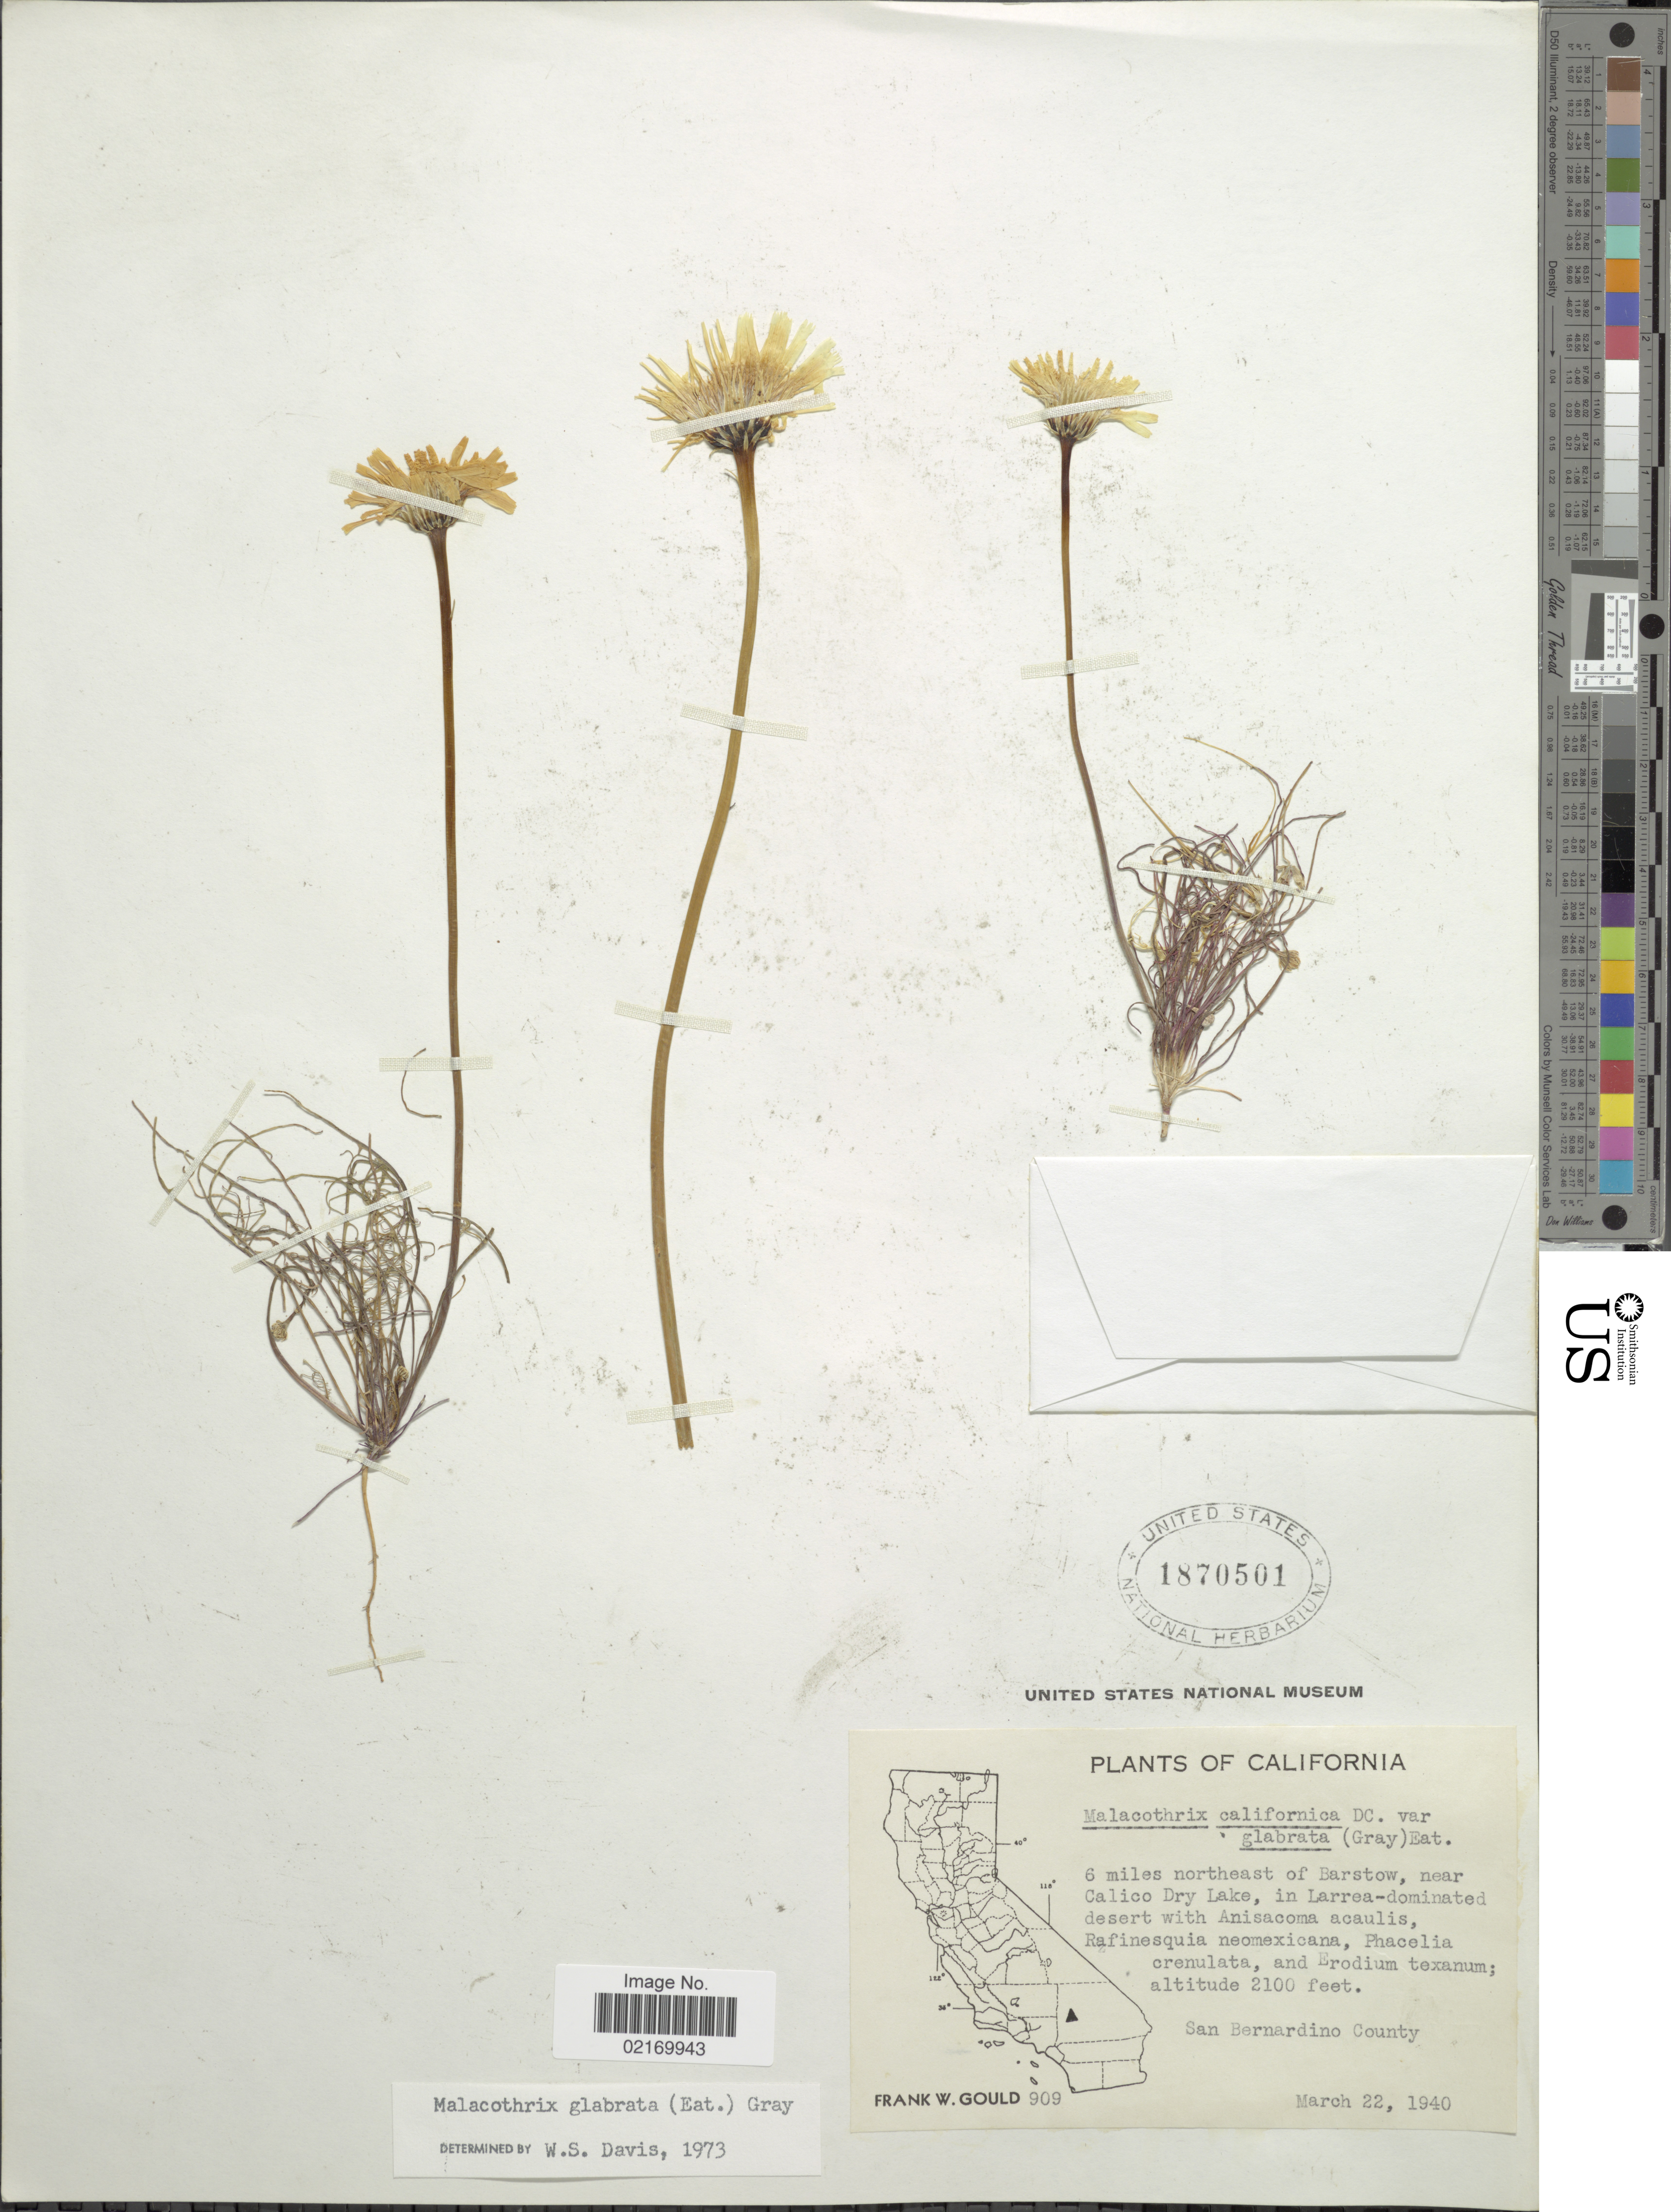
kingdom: Plantae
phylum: Tracheophyta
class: Magnoliopsida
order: Asterales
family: Asteraceae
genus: Malacothrix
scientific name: Malacothrix glabrata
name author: (A. Gray ex D.C. Eaton) A. Gray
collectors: F. W. Gould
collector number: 909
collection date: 1940-03-22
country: United States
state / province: California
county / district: San Bernardino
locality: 6 miles northeast of Barstow, near Calico Dry Lake, San Bernardino County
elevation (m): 640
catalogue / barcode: US 1870501